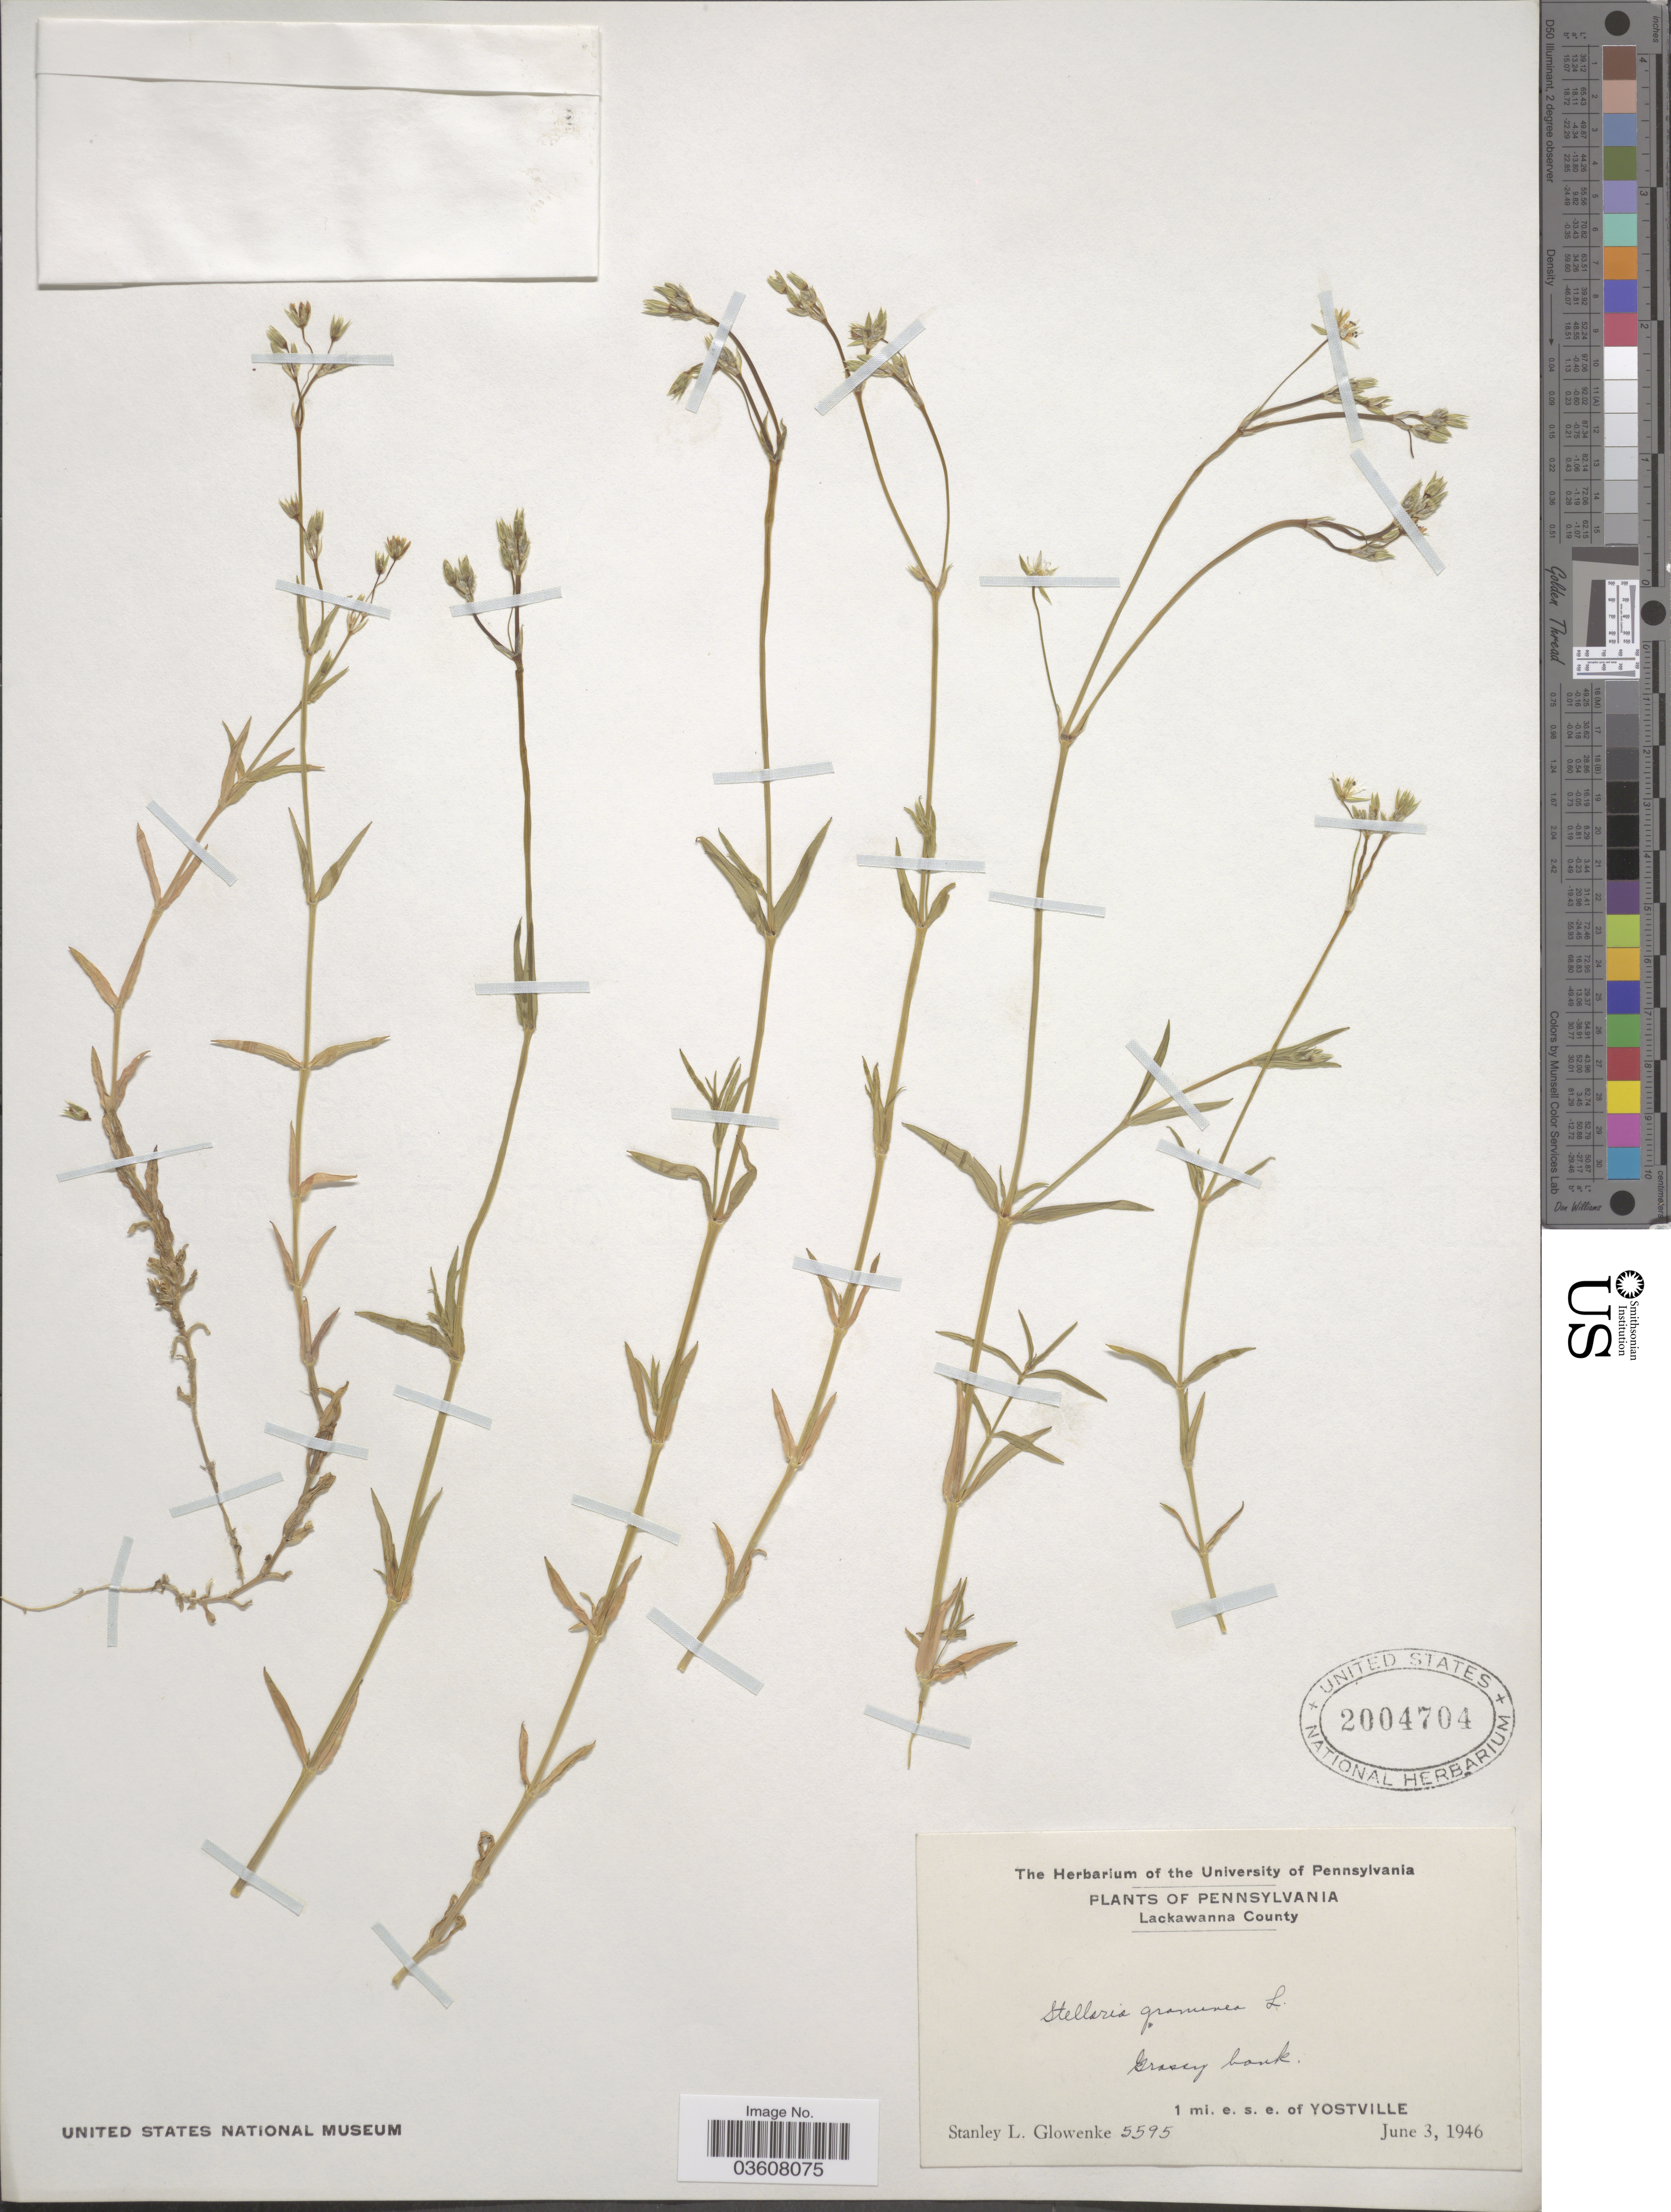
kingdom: Plantae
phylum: Tracheophyta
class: Magnoliopsida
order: Caryophyllales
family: Caryophyllaceae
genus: Stellaria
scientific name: Stellaria graminea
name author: L.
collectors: S. Glowenke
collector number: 5595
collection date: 1946-06-03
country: United States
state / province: Pennsylvania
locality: Lackawanna County. 1 mi. e. s. e. of Yostville.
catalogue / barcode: US 2004704